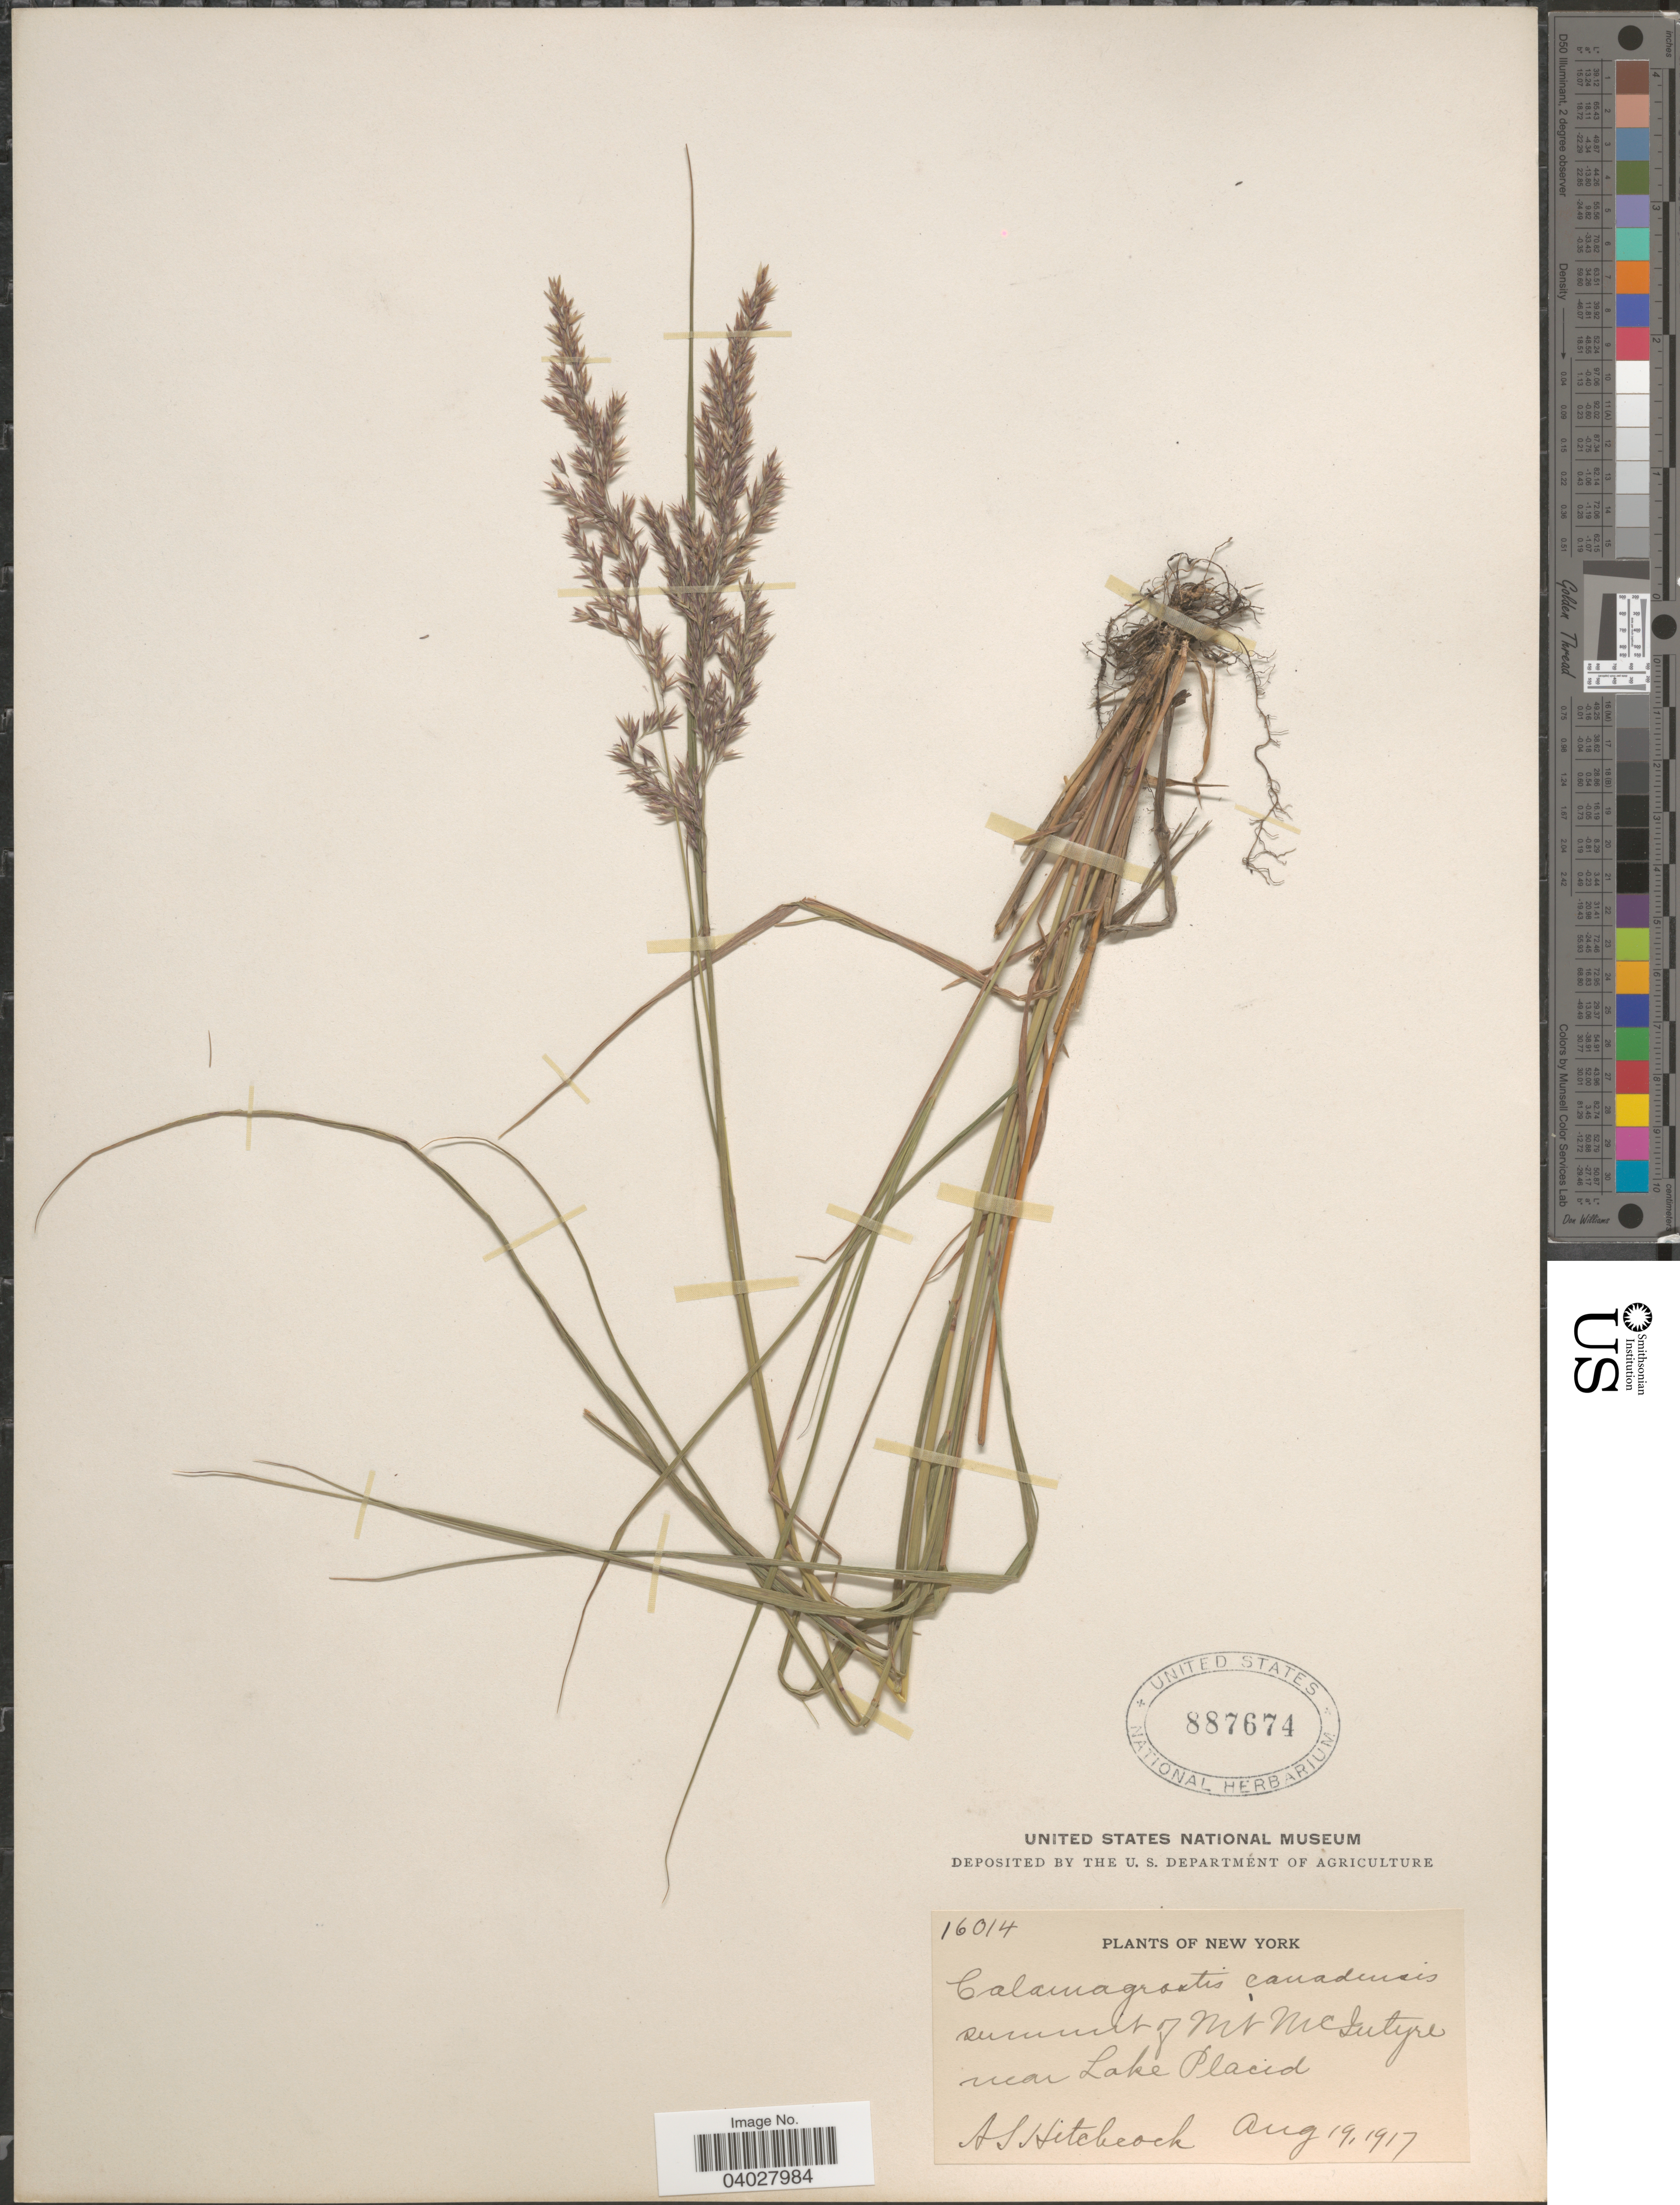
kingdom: Plantae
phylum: Tracheophyta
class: Liliopsida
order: Poales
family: Poaceae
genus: Calamagrostis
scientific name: Calamagrostis canadensis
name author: (Michx.) P. Beauv.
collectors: A. S. Hitchcock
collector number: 16014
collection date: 1917-08-19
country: United States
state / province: New York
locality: Summit of Mt McIntyre near Lake Placid.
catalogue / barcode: US 887674